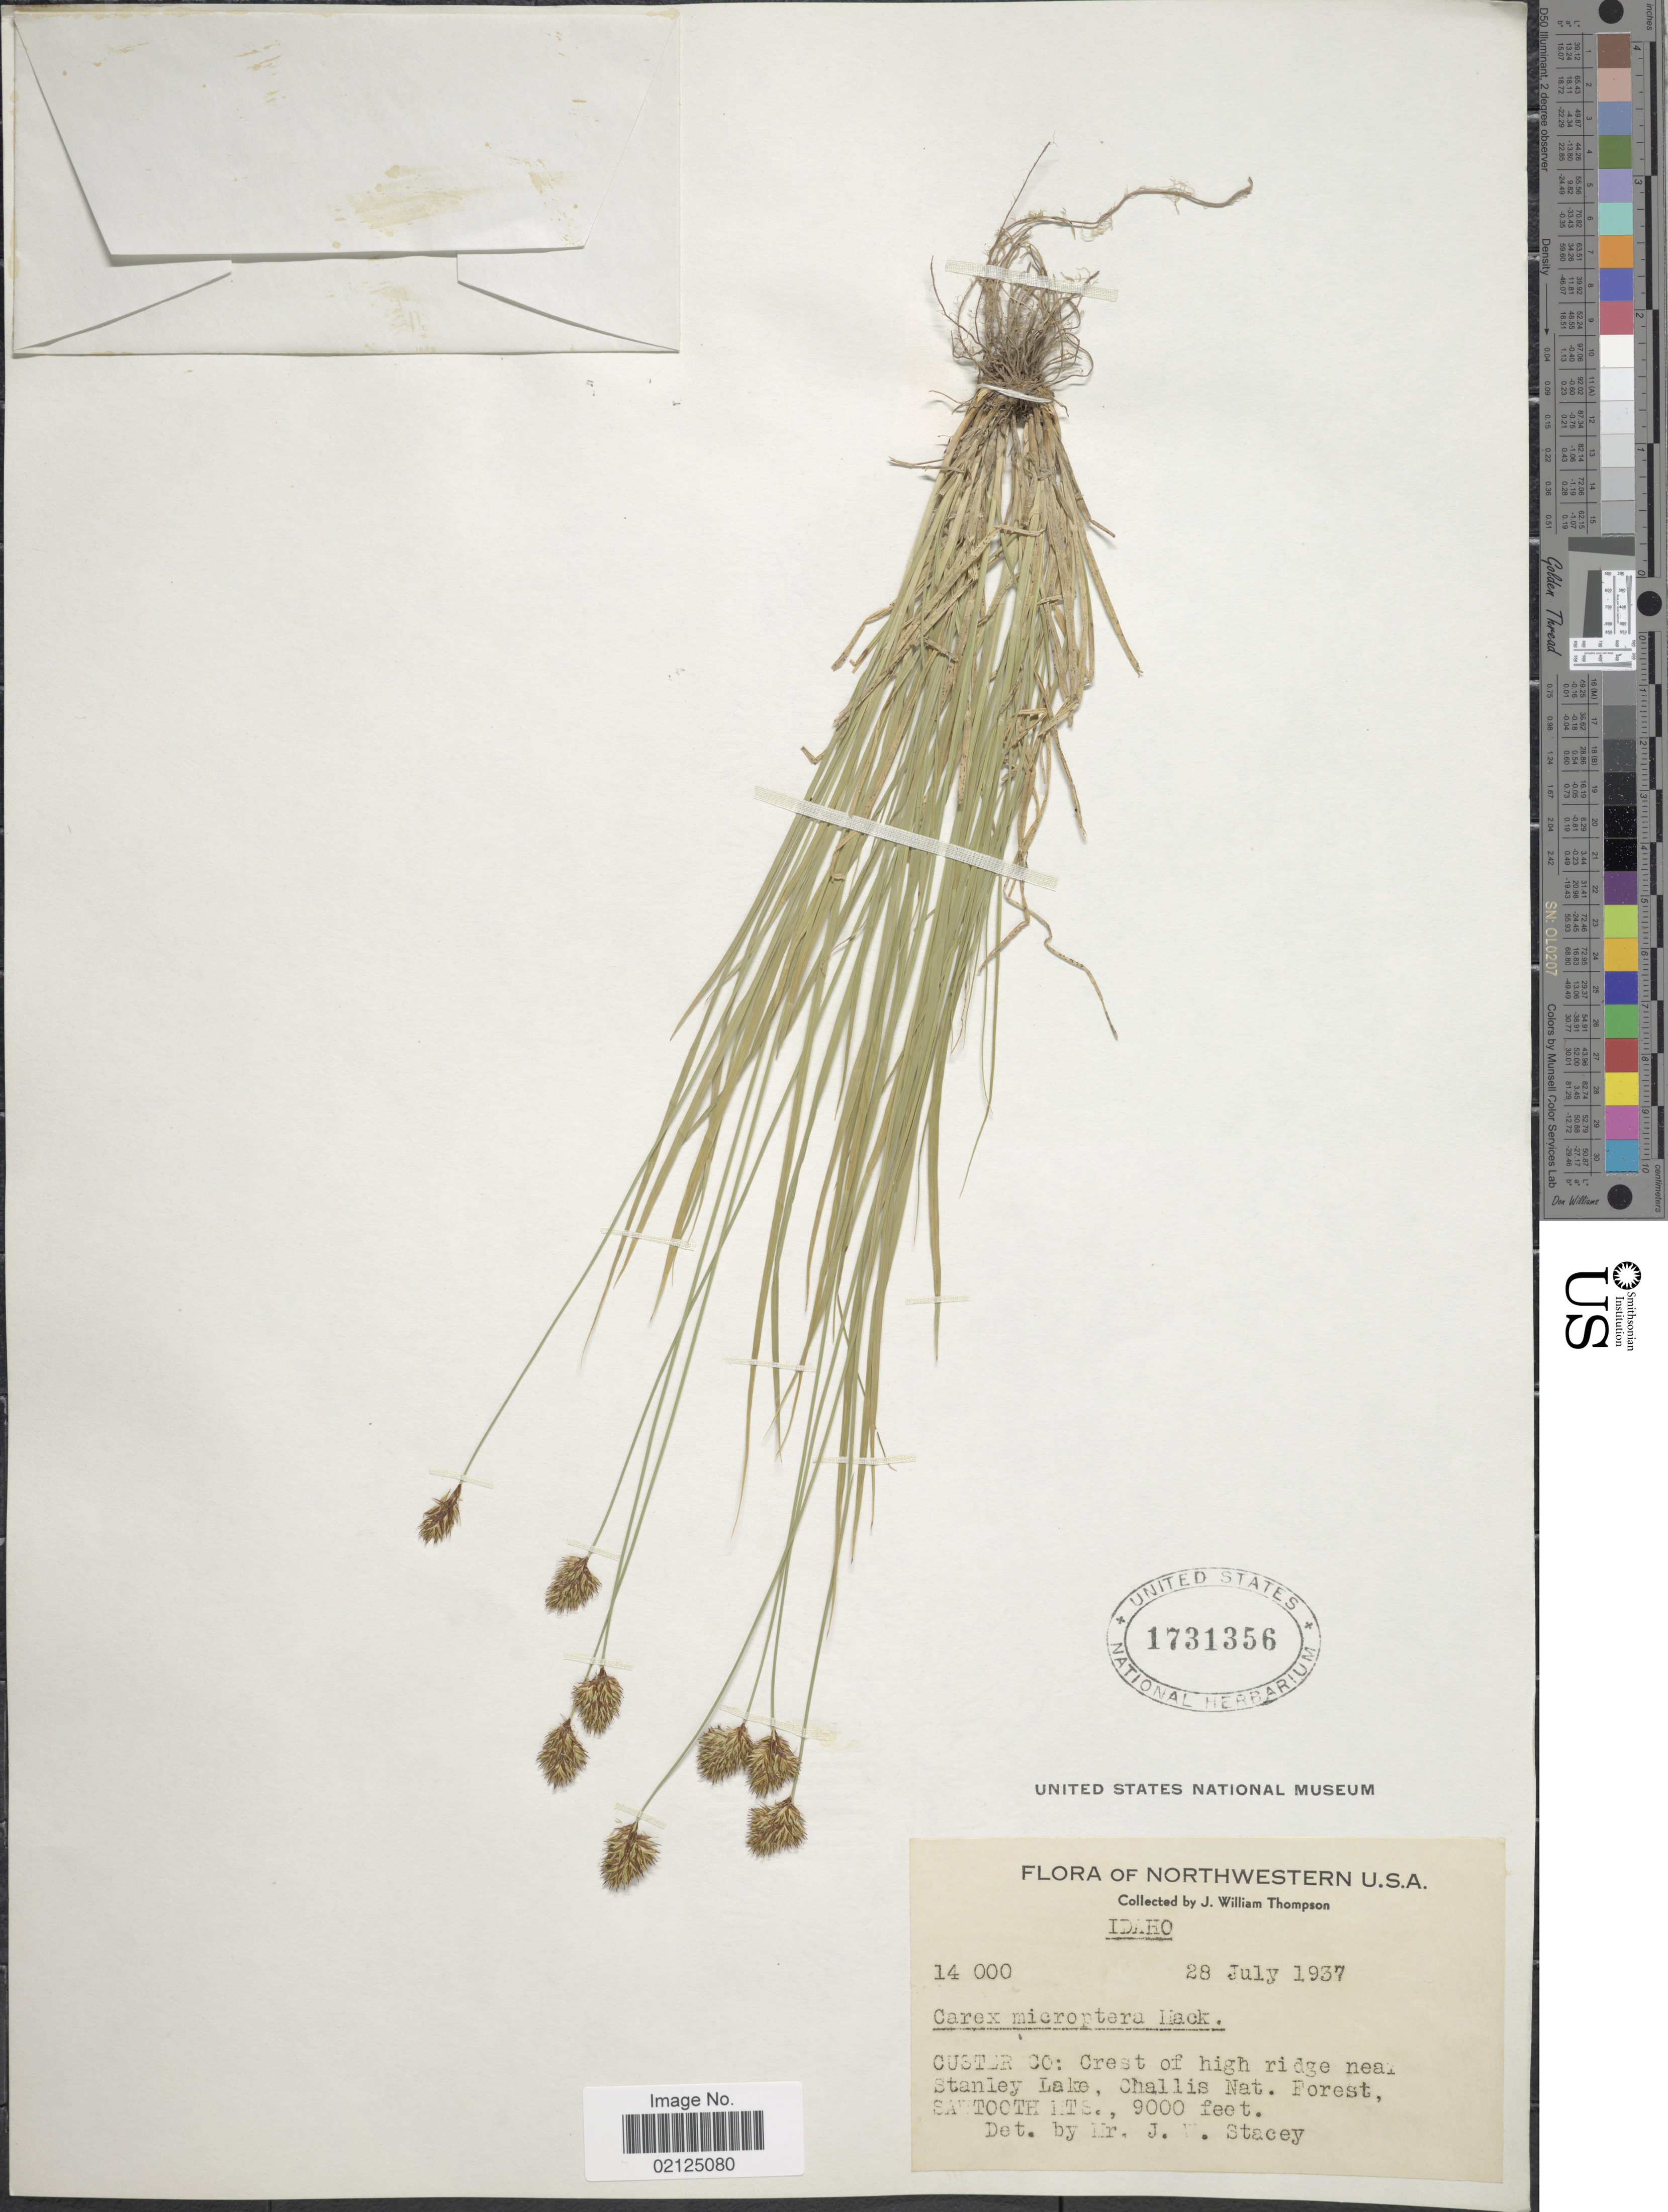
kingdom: Plantae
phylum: Tracheophyta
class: Liliopsida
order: Poales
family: Cyperaceae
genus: Carex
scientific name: Carex microptera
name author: Mack.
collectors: J. W. Thompson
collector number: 14000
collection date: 1937-07-28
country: United States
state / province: Idaho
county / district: Custer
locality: Crest of high ridge near Stanley Lake, Challis Nat. Forest, Sawtooth Mts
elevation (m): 2743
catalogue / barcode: US 1731356